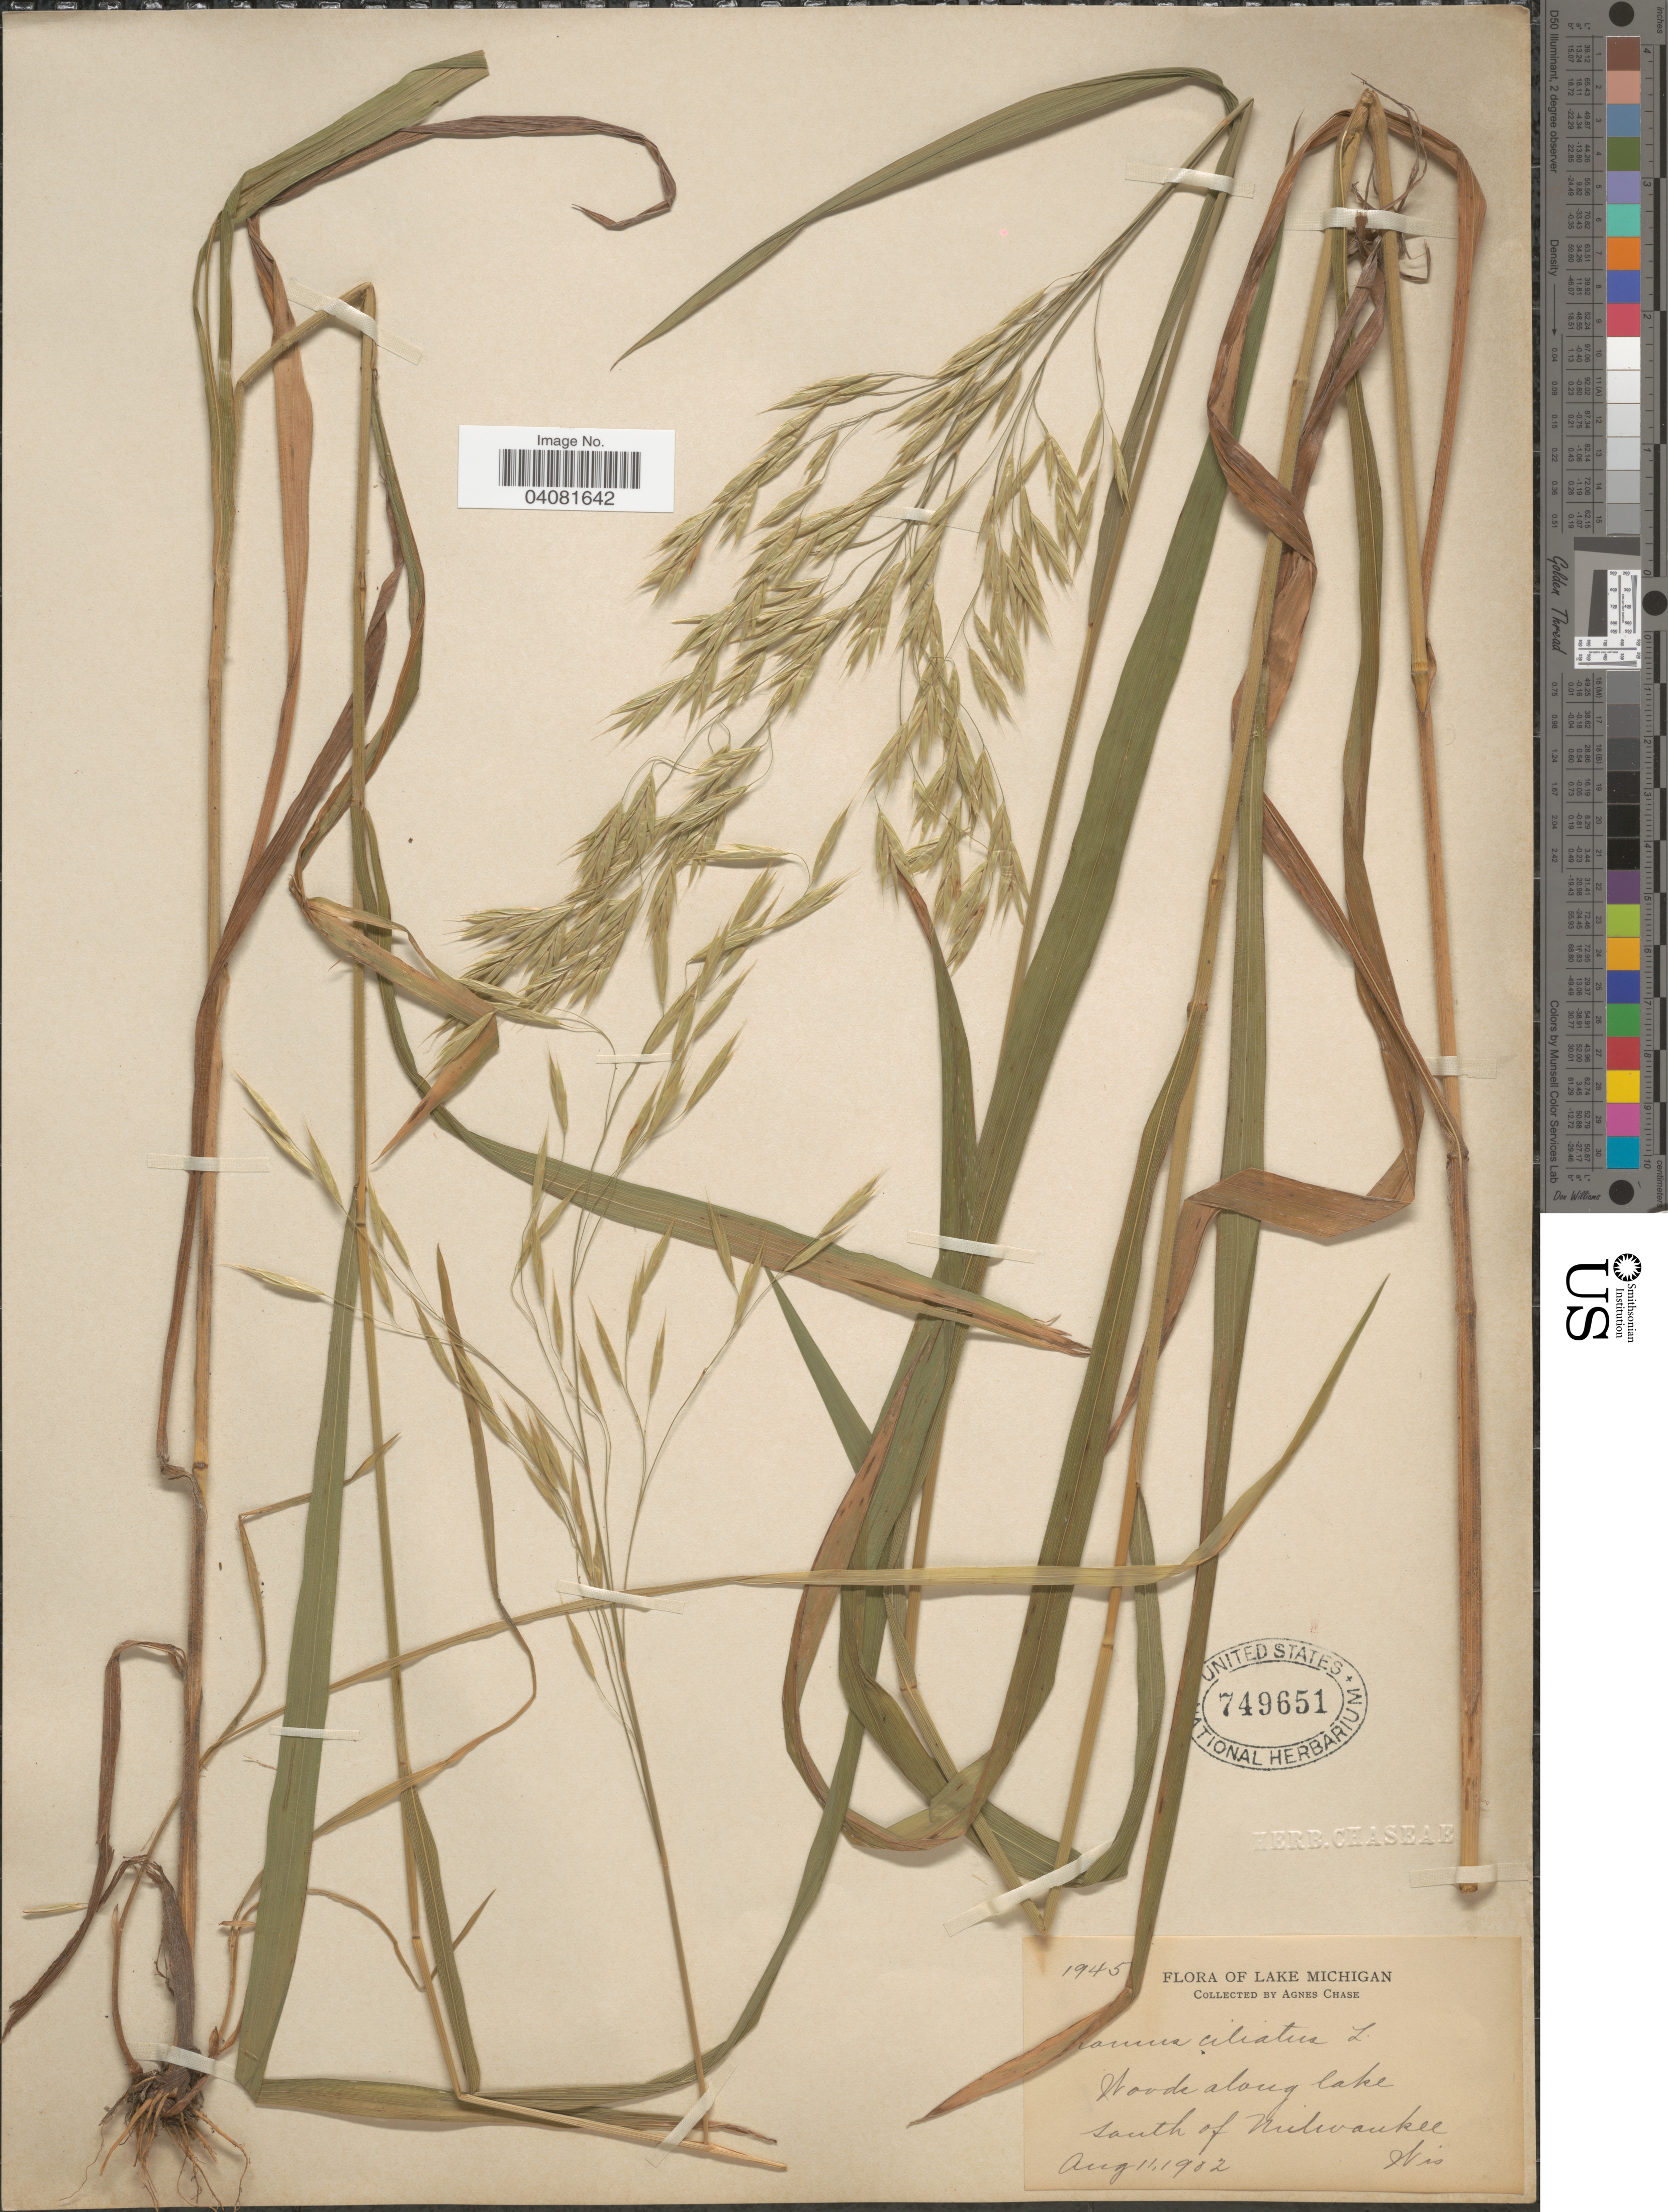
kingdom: Plantae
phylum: Tracheophyta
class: Liliopsida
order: Poales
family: Poaceae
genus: Bromus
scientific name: Bromus ciliatus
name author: L.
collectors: A. Chase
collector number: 1945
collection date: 1902-08-11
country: United States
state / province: Wisconsin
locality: Woods along lake south of Milwaukee.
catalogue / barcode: US 749651